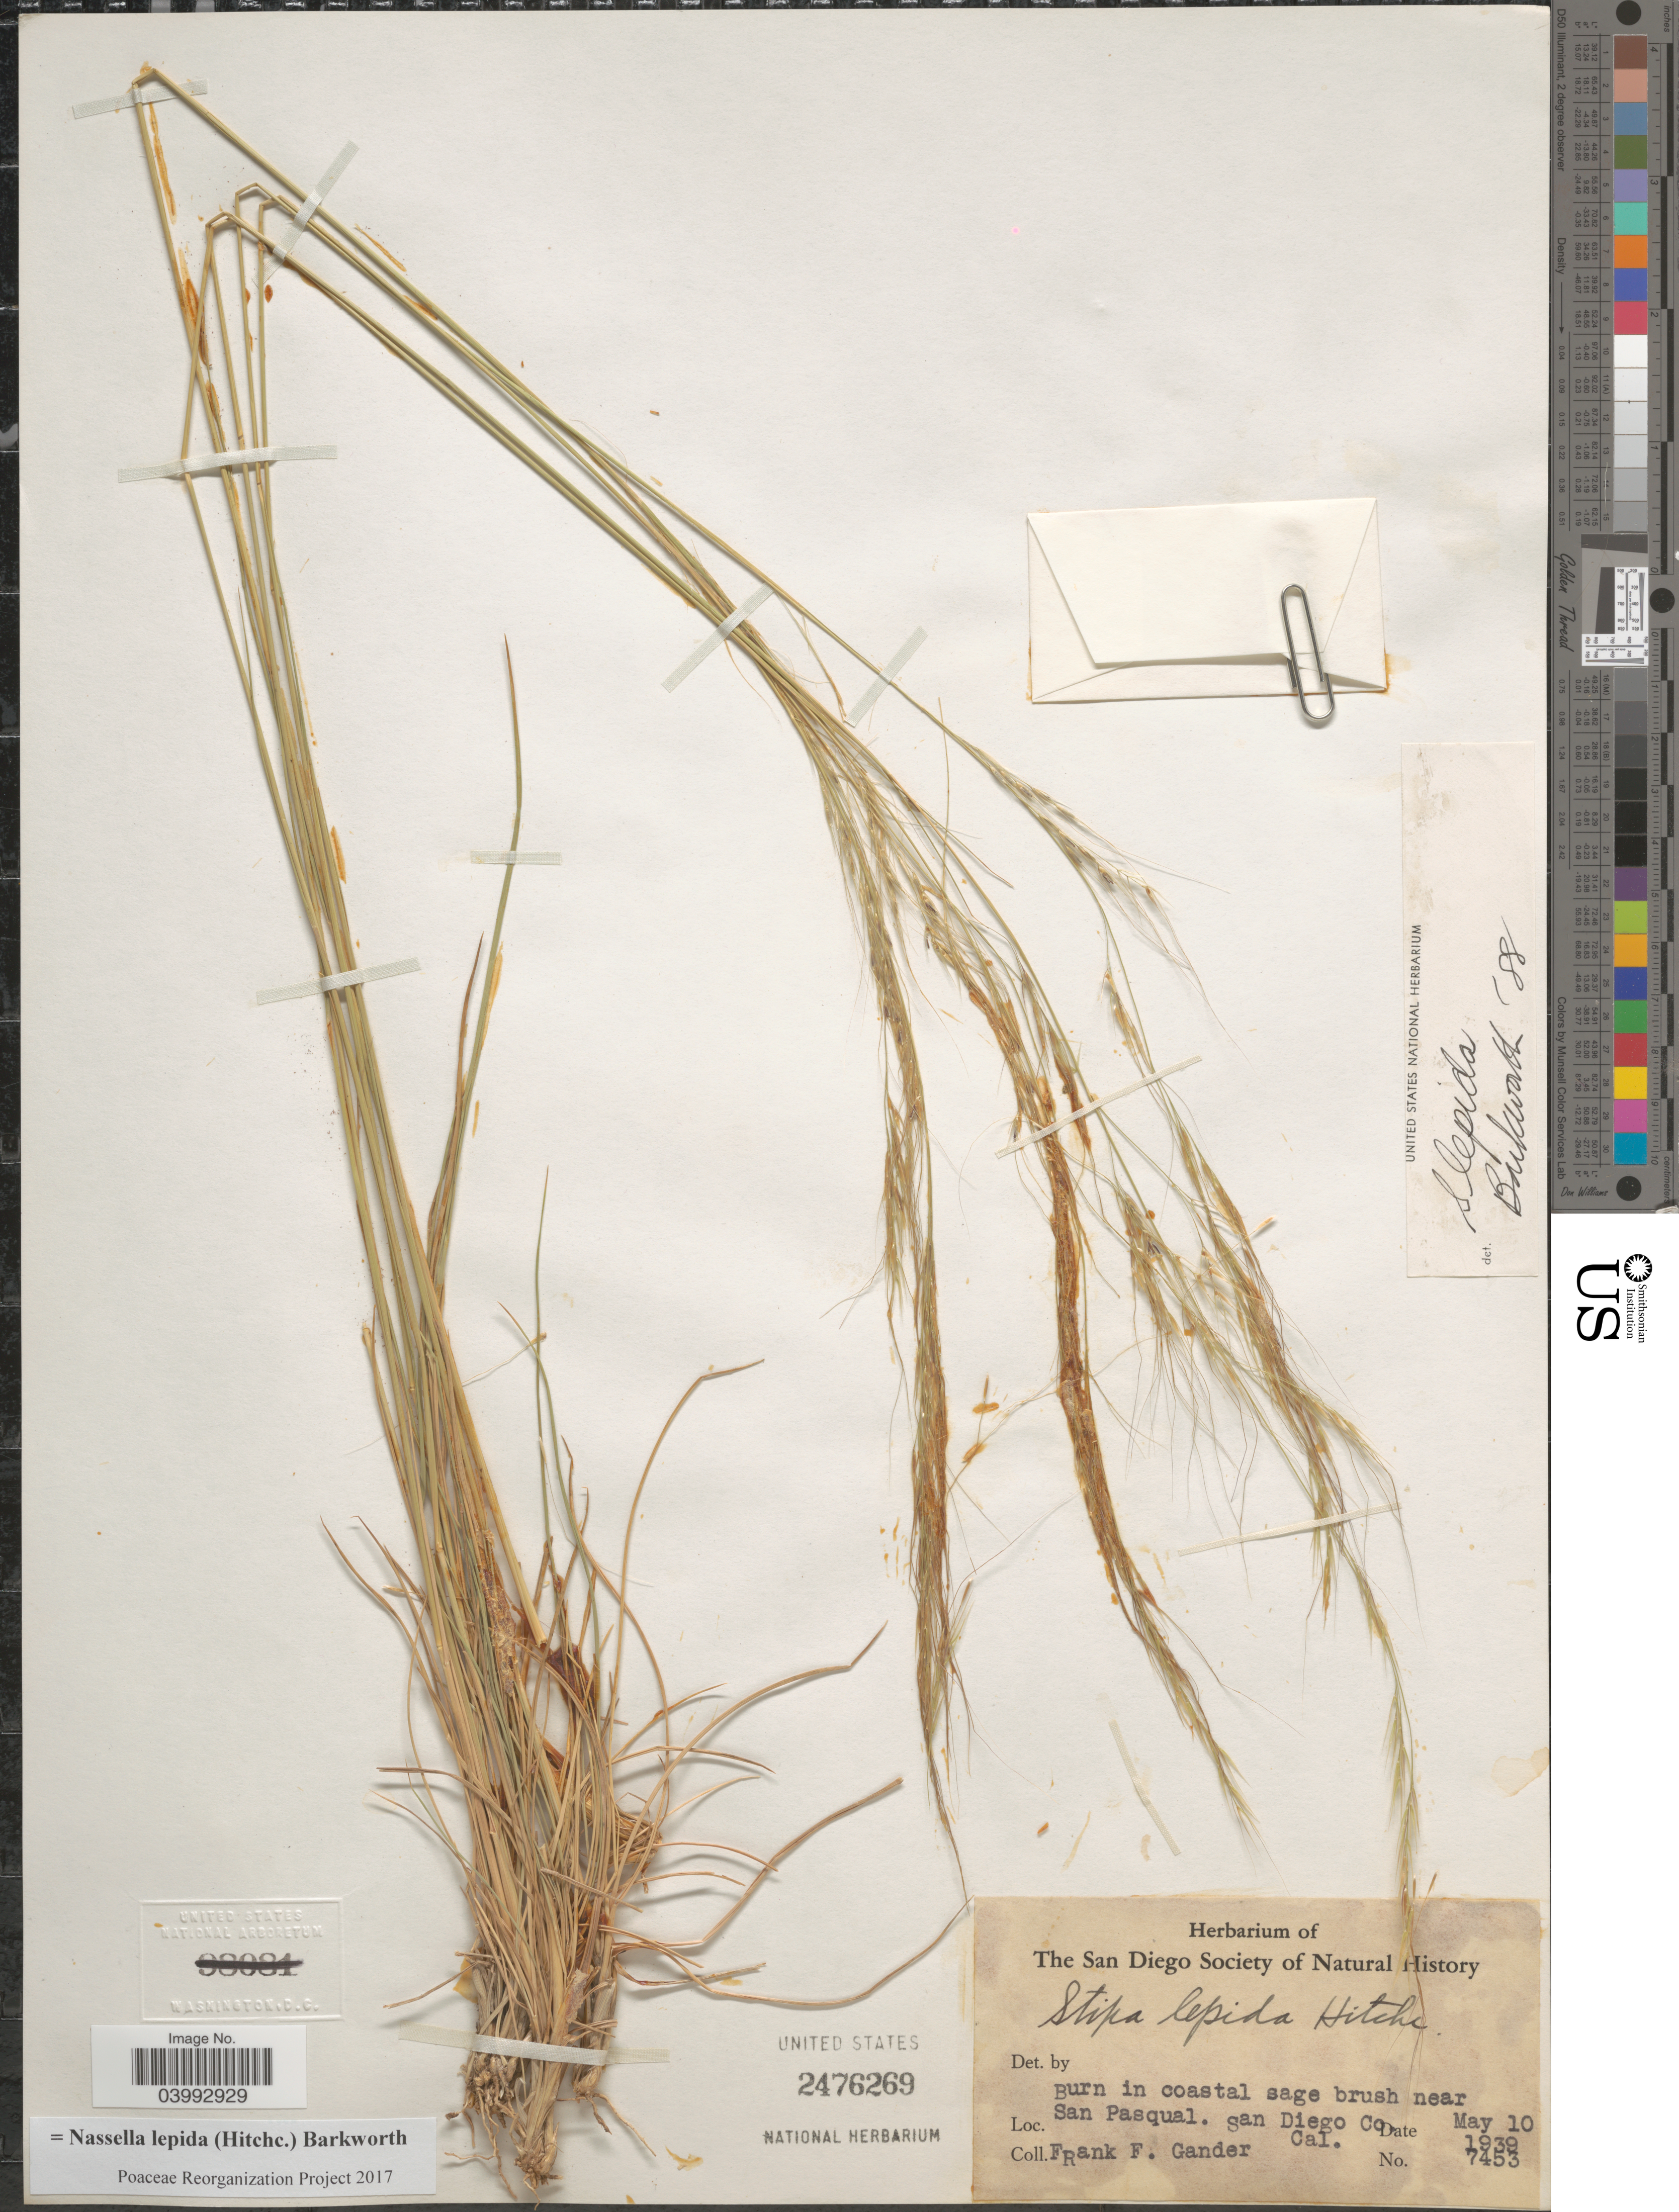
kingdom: Plantae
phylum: Tracheophyta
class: Liliopsida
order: Poales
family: Poaceae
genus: Nassella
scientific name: Nassella lepida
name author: (Hitchc.) Barkworth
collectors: F. Gander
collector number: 7453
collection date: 1939-05-10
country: United States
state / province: California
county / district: San Diego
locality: Burn in coastal sage brush near San Pasqual. San Diego Co.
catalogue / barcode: US 2476269